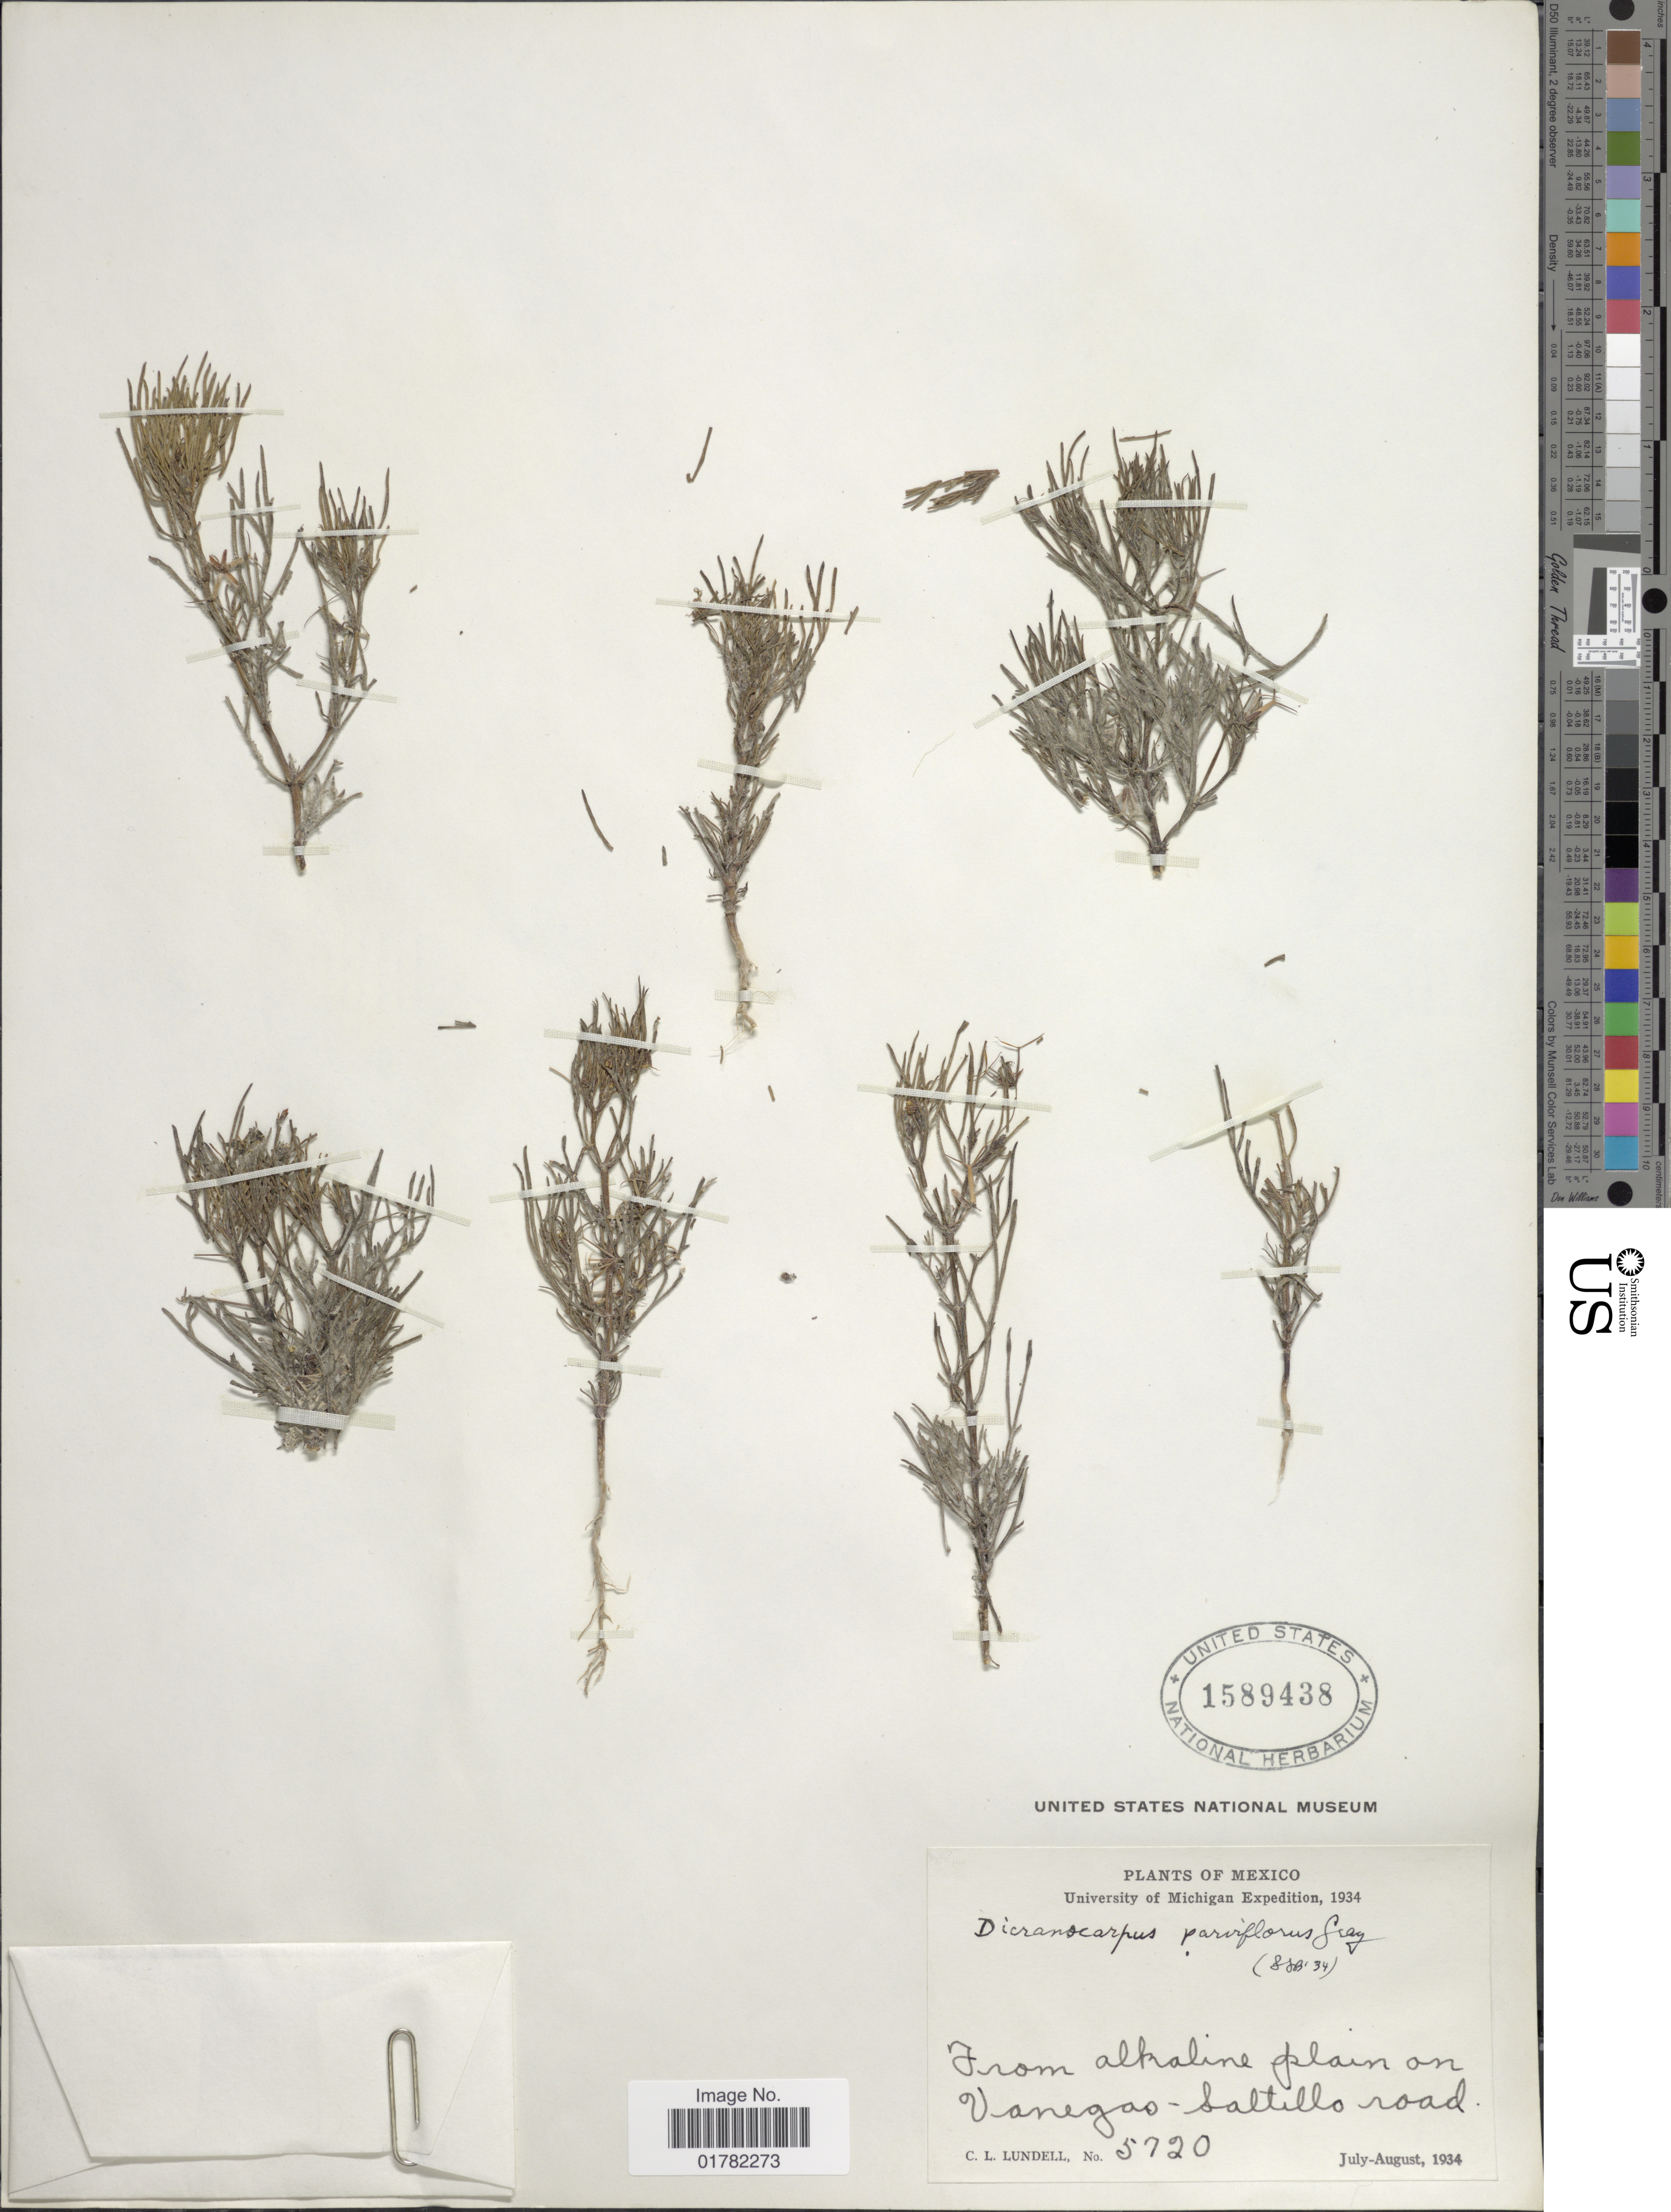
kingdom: Plantae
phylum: Tracheophyta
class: Magnoliopsida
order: Asterales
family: Asteraceae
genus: Dicranocarpus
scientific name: Dicranocarpus parviflorus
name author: A. Gray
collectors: C. L. Lundell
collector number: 5720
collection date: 1934-07/1934-08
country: Mexico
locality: From alkaline plain on Vanegas-Saltillo road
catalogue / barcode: US 1589438